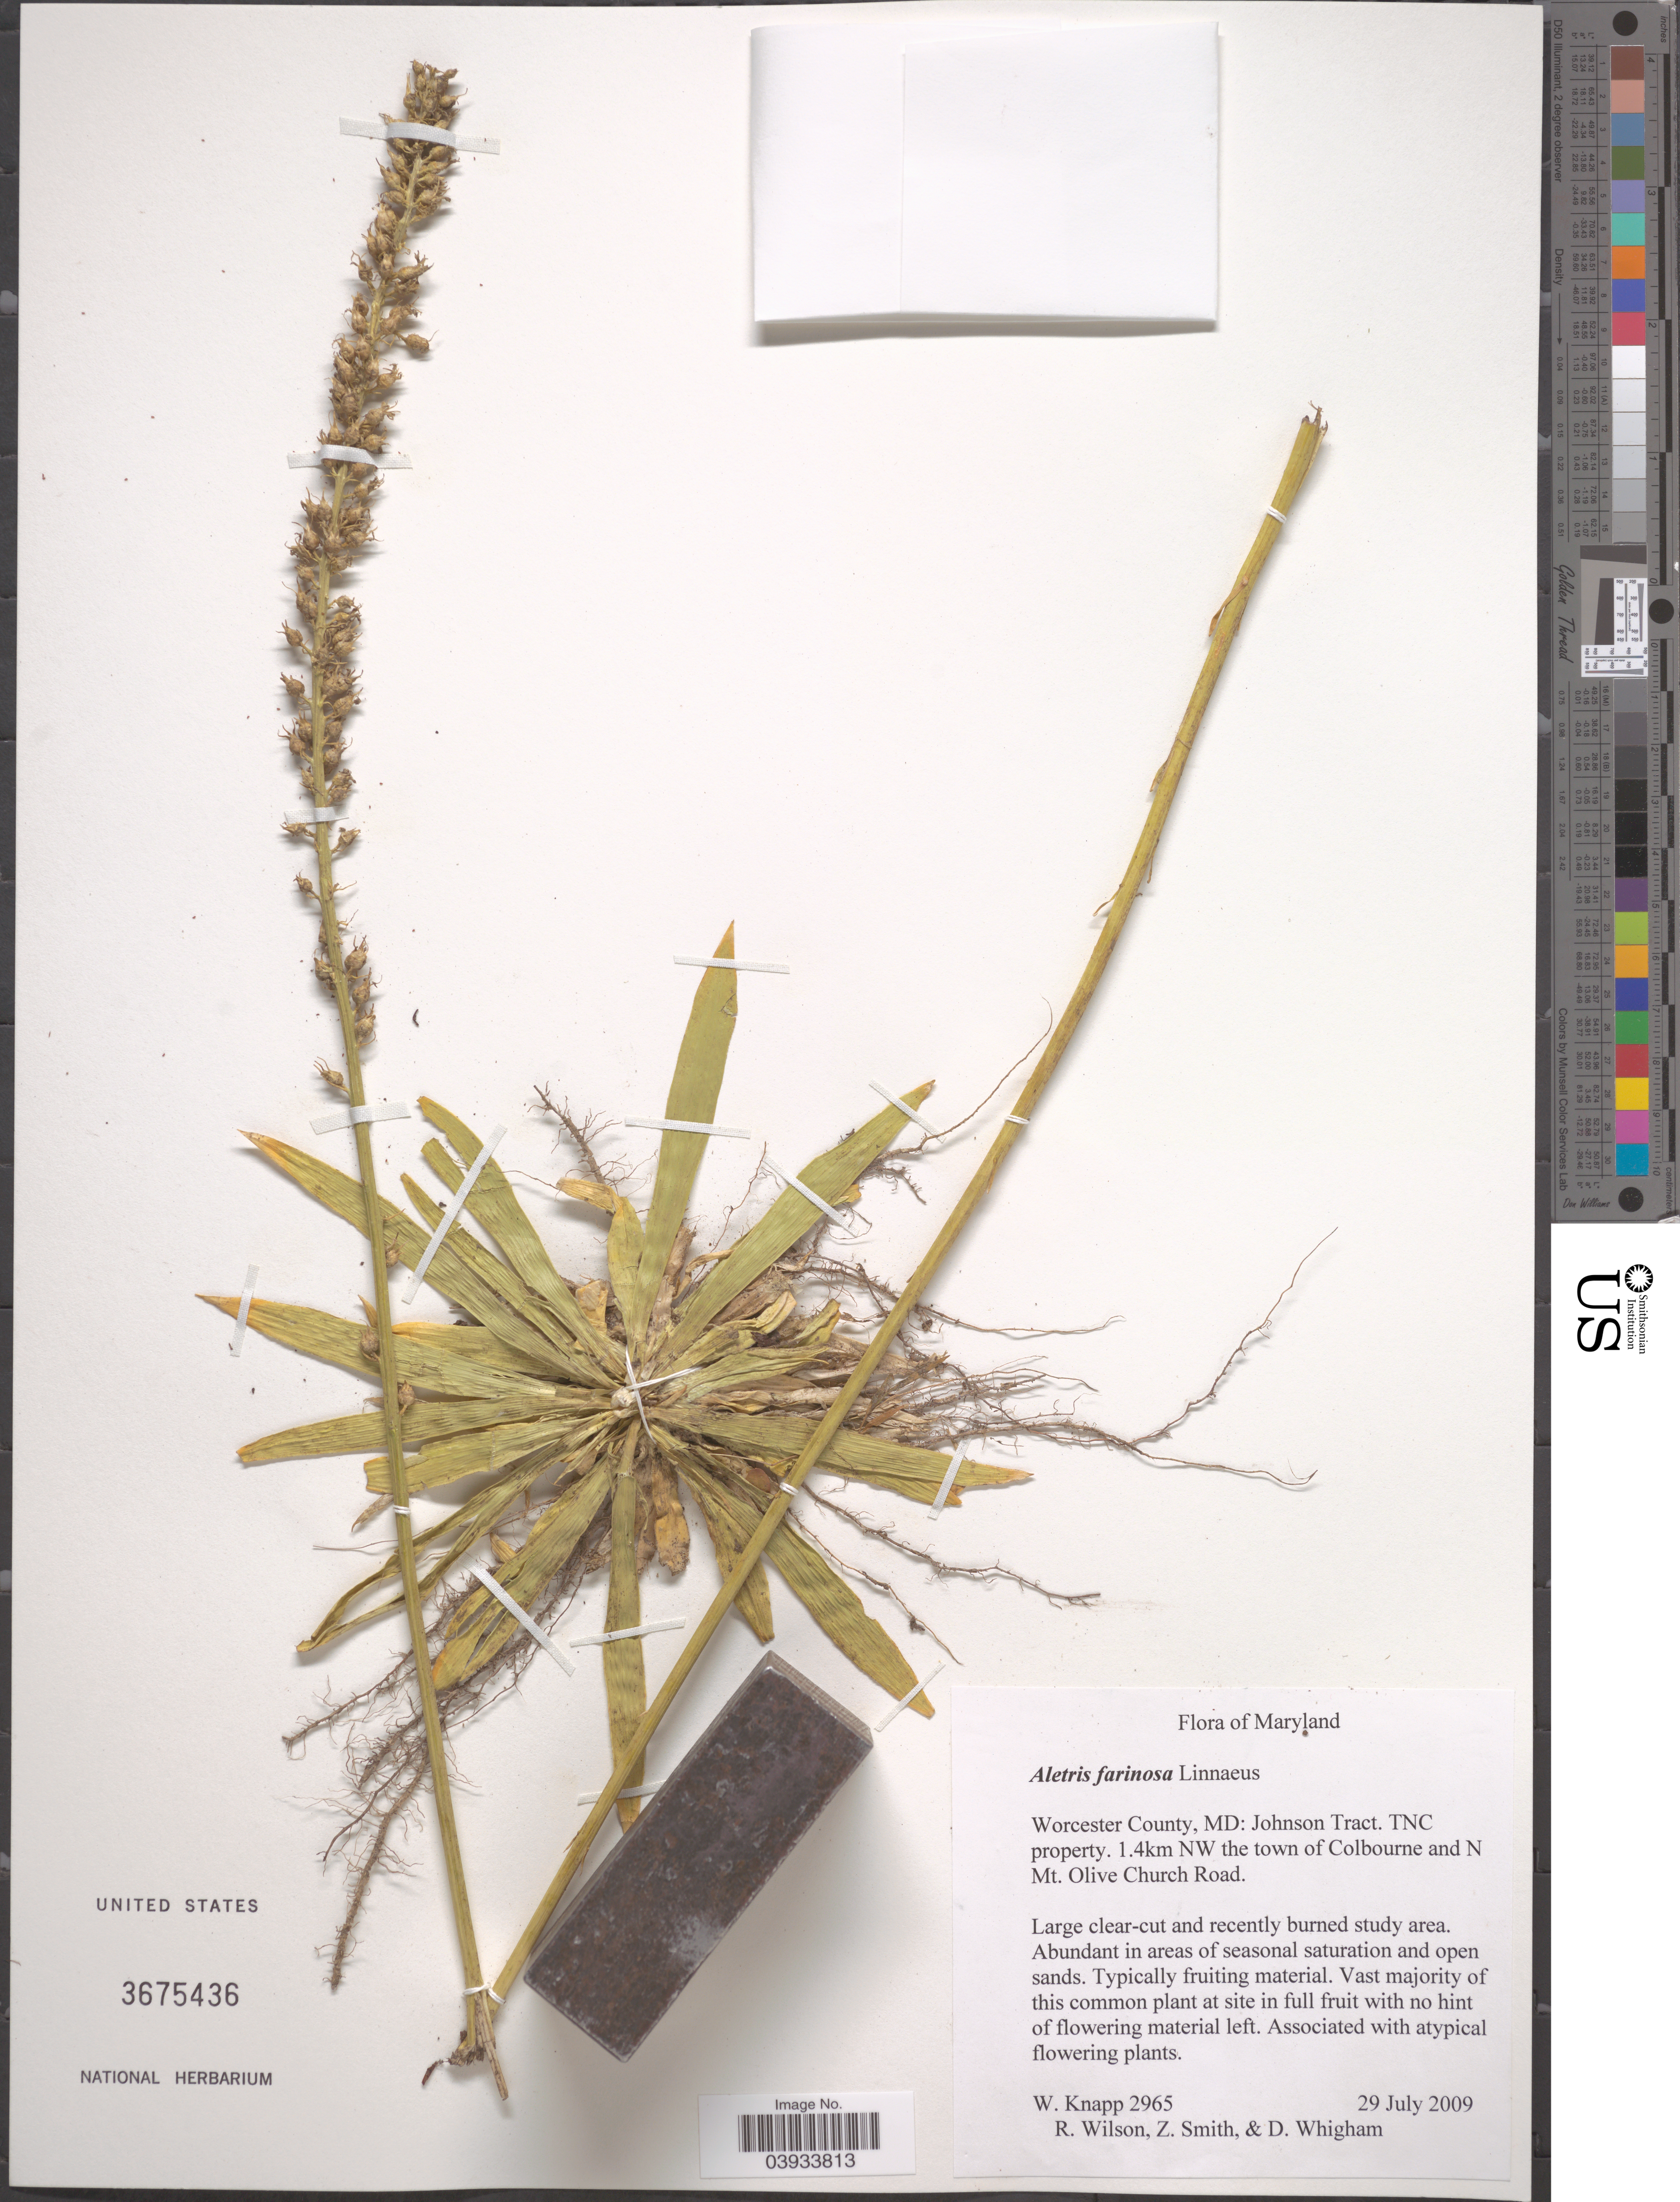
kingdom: Plantae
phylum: Tracheophyta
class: Liliopsida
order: Dioscoreales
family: Nartheciaceae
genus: Aletris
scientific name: Aletris farinosa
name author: L.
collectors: W. Knapp, R. B. Wilson, Z. Smith & D. Whigham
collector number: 2965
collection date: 2009-07-29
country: United States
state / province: Maryland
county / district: Worcester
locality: Worcester County, Johnson Tract. TNC property. 1.4km NW the town of Colbourne and N Mt. Olive Church Road.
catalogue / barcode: US 3675436